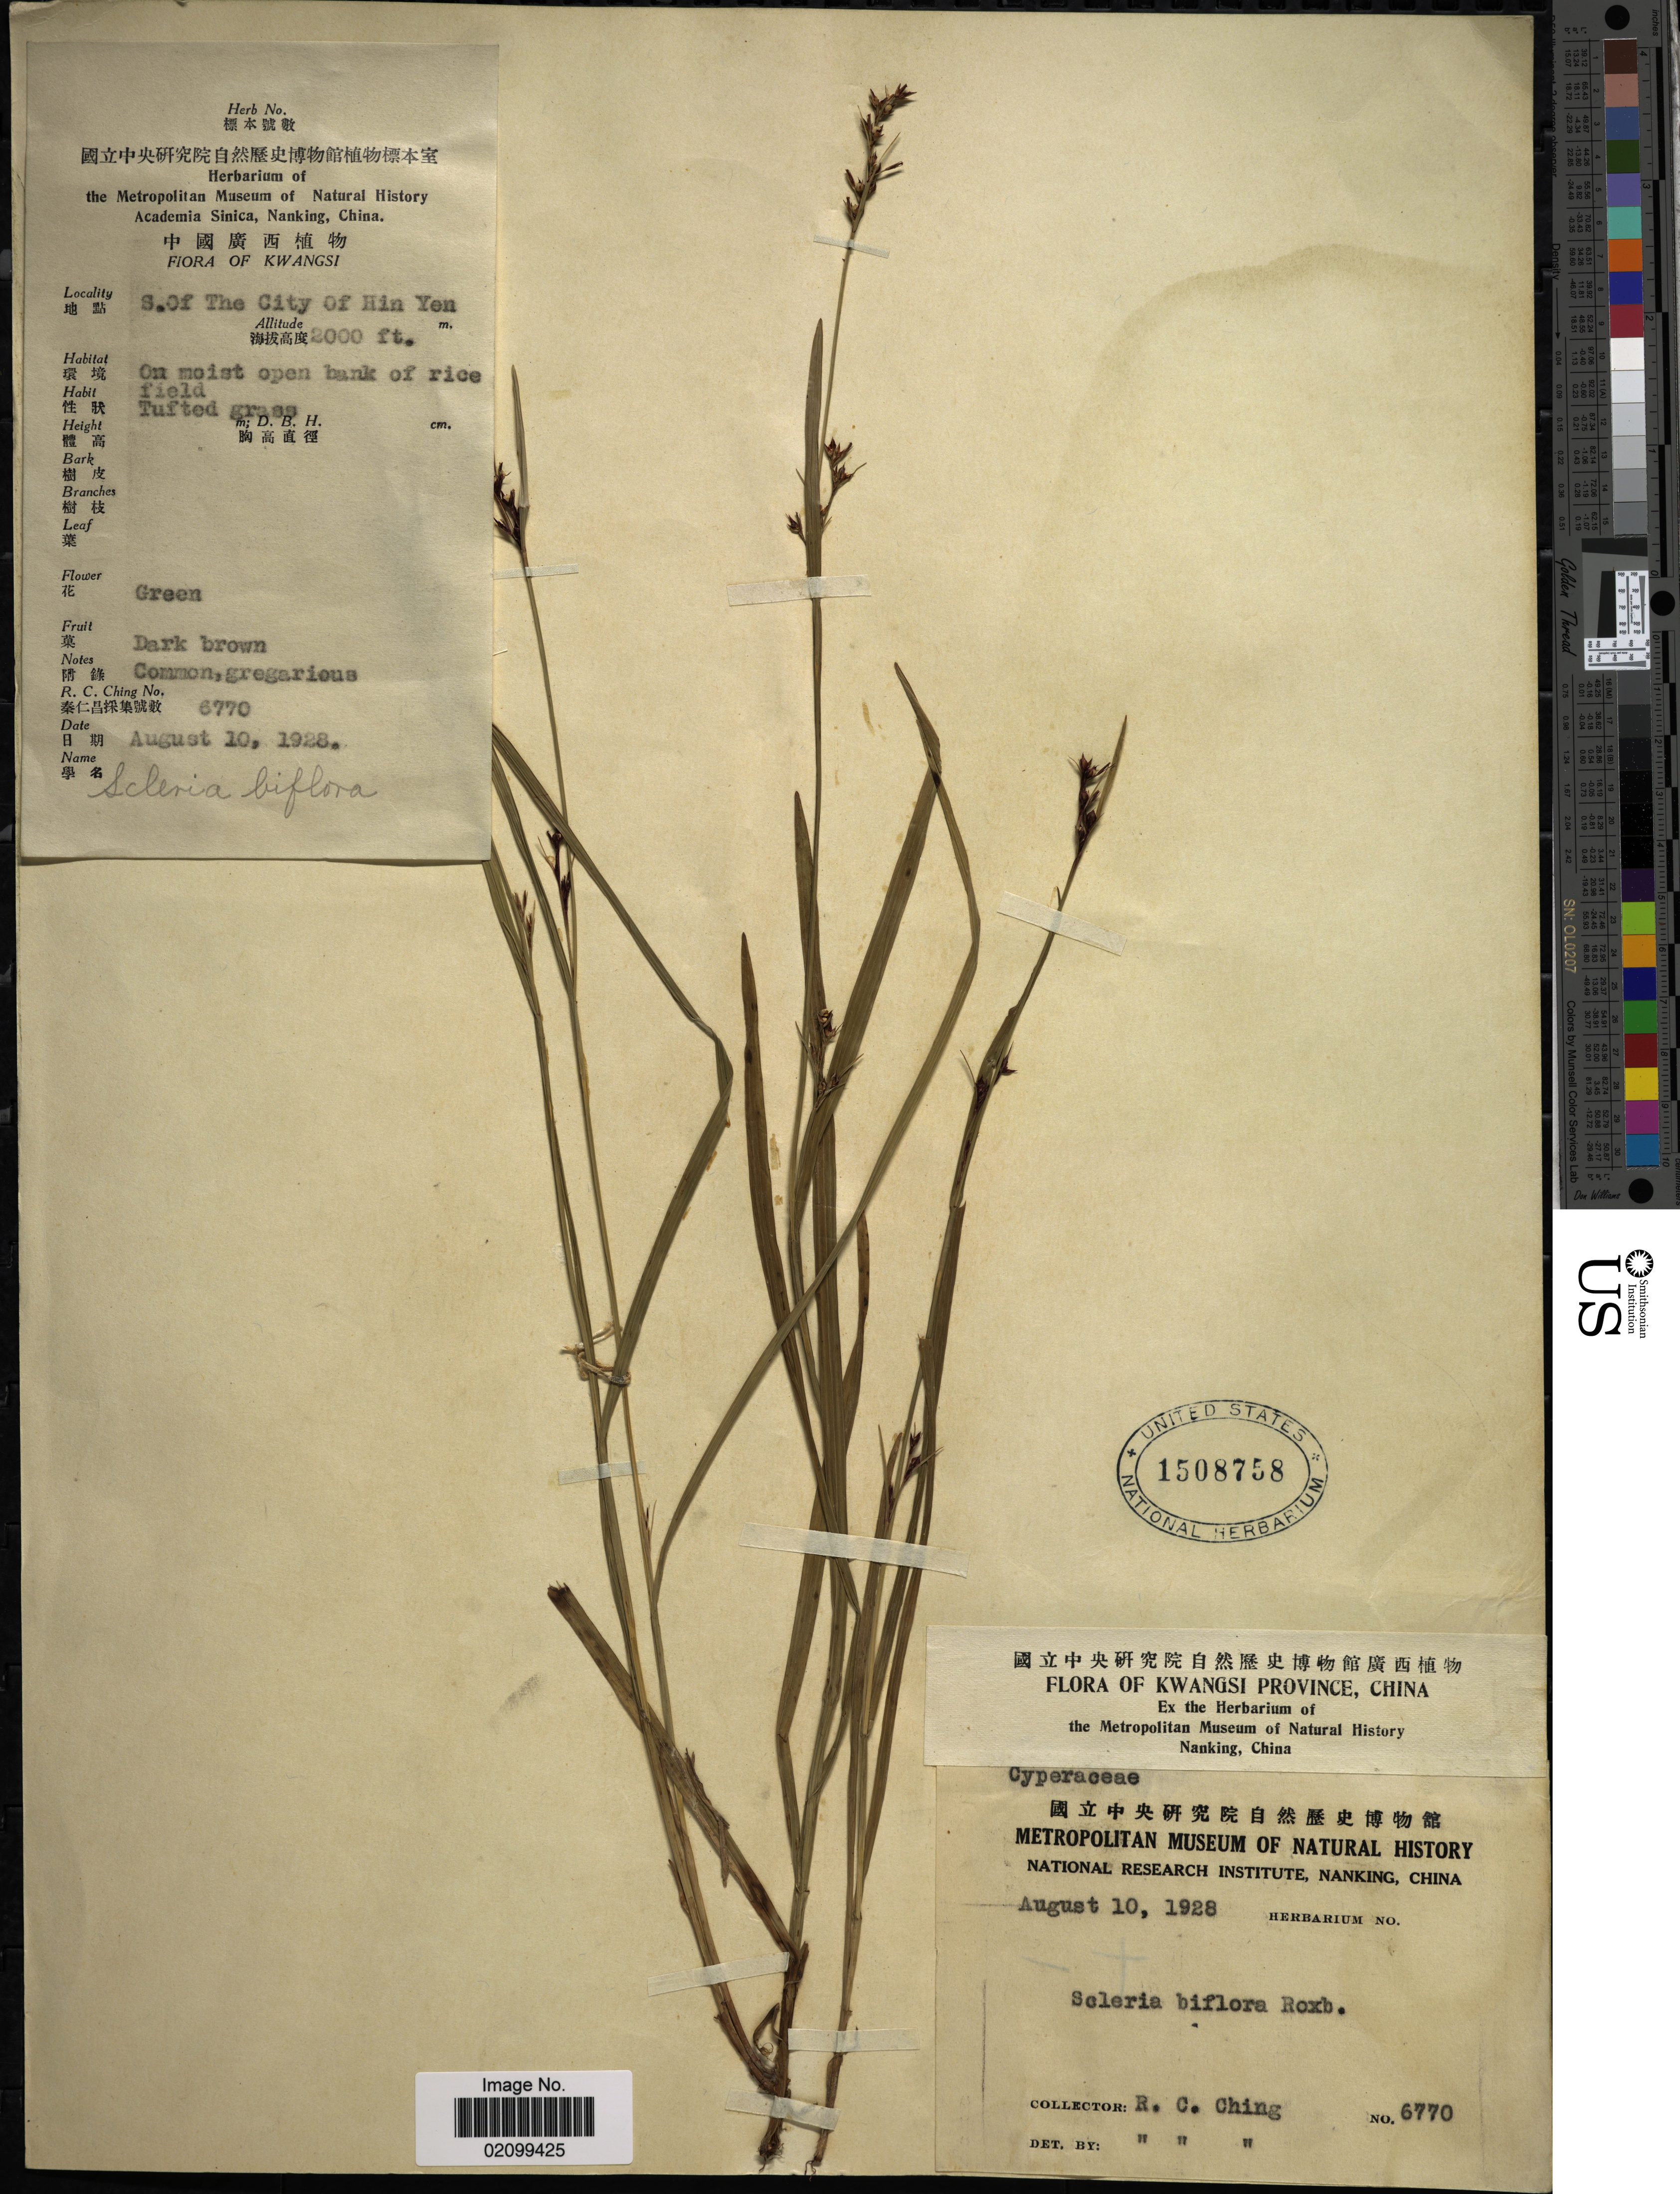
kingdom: Plantae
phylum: Tracheophyta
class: Liliopsida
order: Poales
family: Cyperaceae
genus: Scleria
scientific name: Scleria biflora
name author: Roxb.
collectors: R. C. Ching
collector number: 6770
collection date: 1928-08-10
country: China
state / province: Guangxi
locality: Kwangsi. S. of the City of Hin Yen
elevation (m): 610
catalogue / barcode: US 1508758